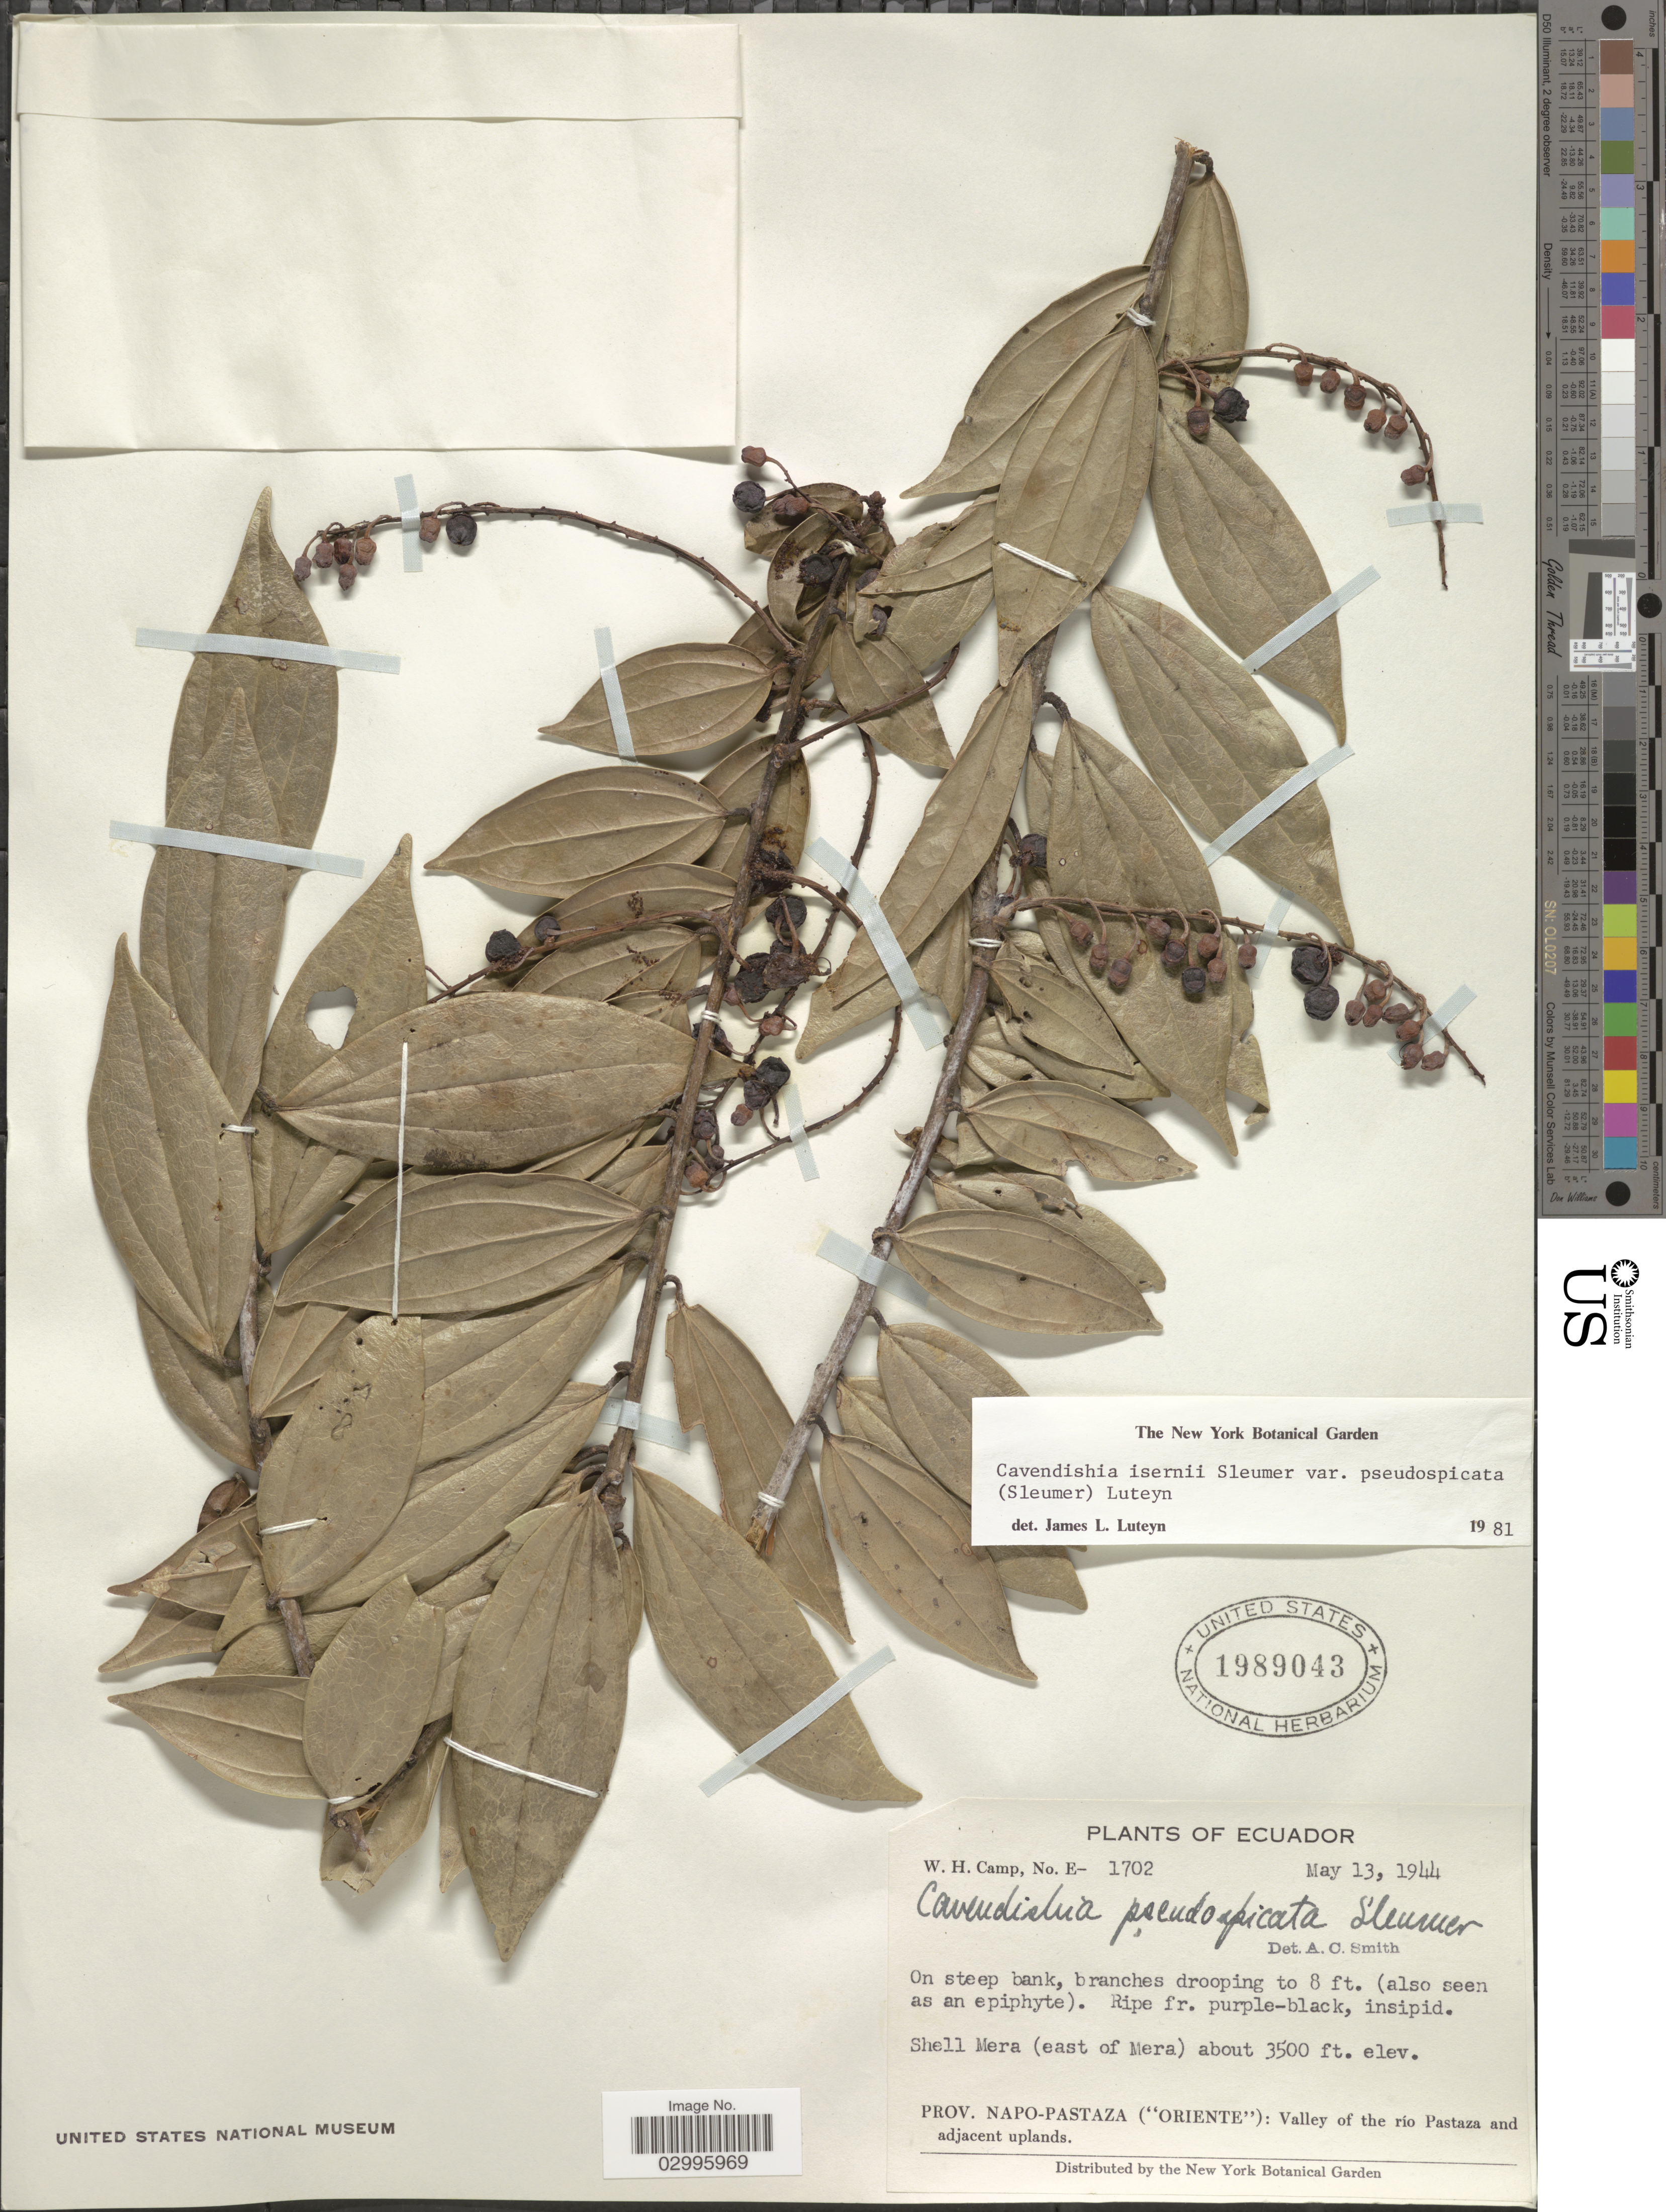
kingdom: Plantae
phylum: Tracheophyta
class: Magnoliopsida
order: Ericales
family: Ericaceae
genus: Cavendishia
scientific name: Cavendishia isernii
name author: Sleumer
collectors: W. H. Camp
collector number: E-1702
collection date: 1944-05-13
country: Ecuador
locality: Shell Mera (east of Mera). Prov. Napo-Pastaza ("Oriente"): Valley of the río Pastaza and adjacent uplands.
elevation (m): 1067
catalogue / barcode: US 1989043